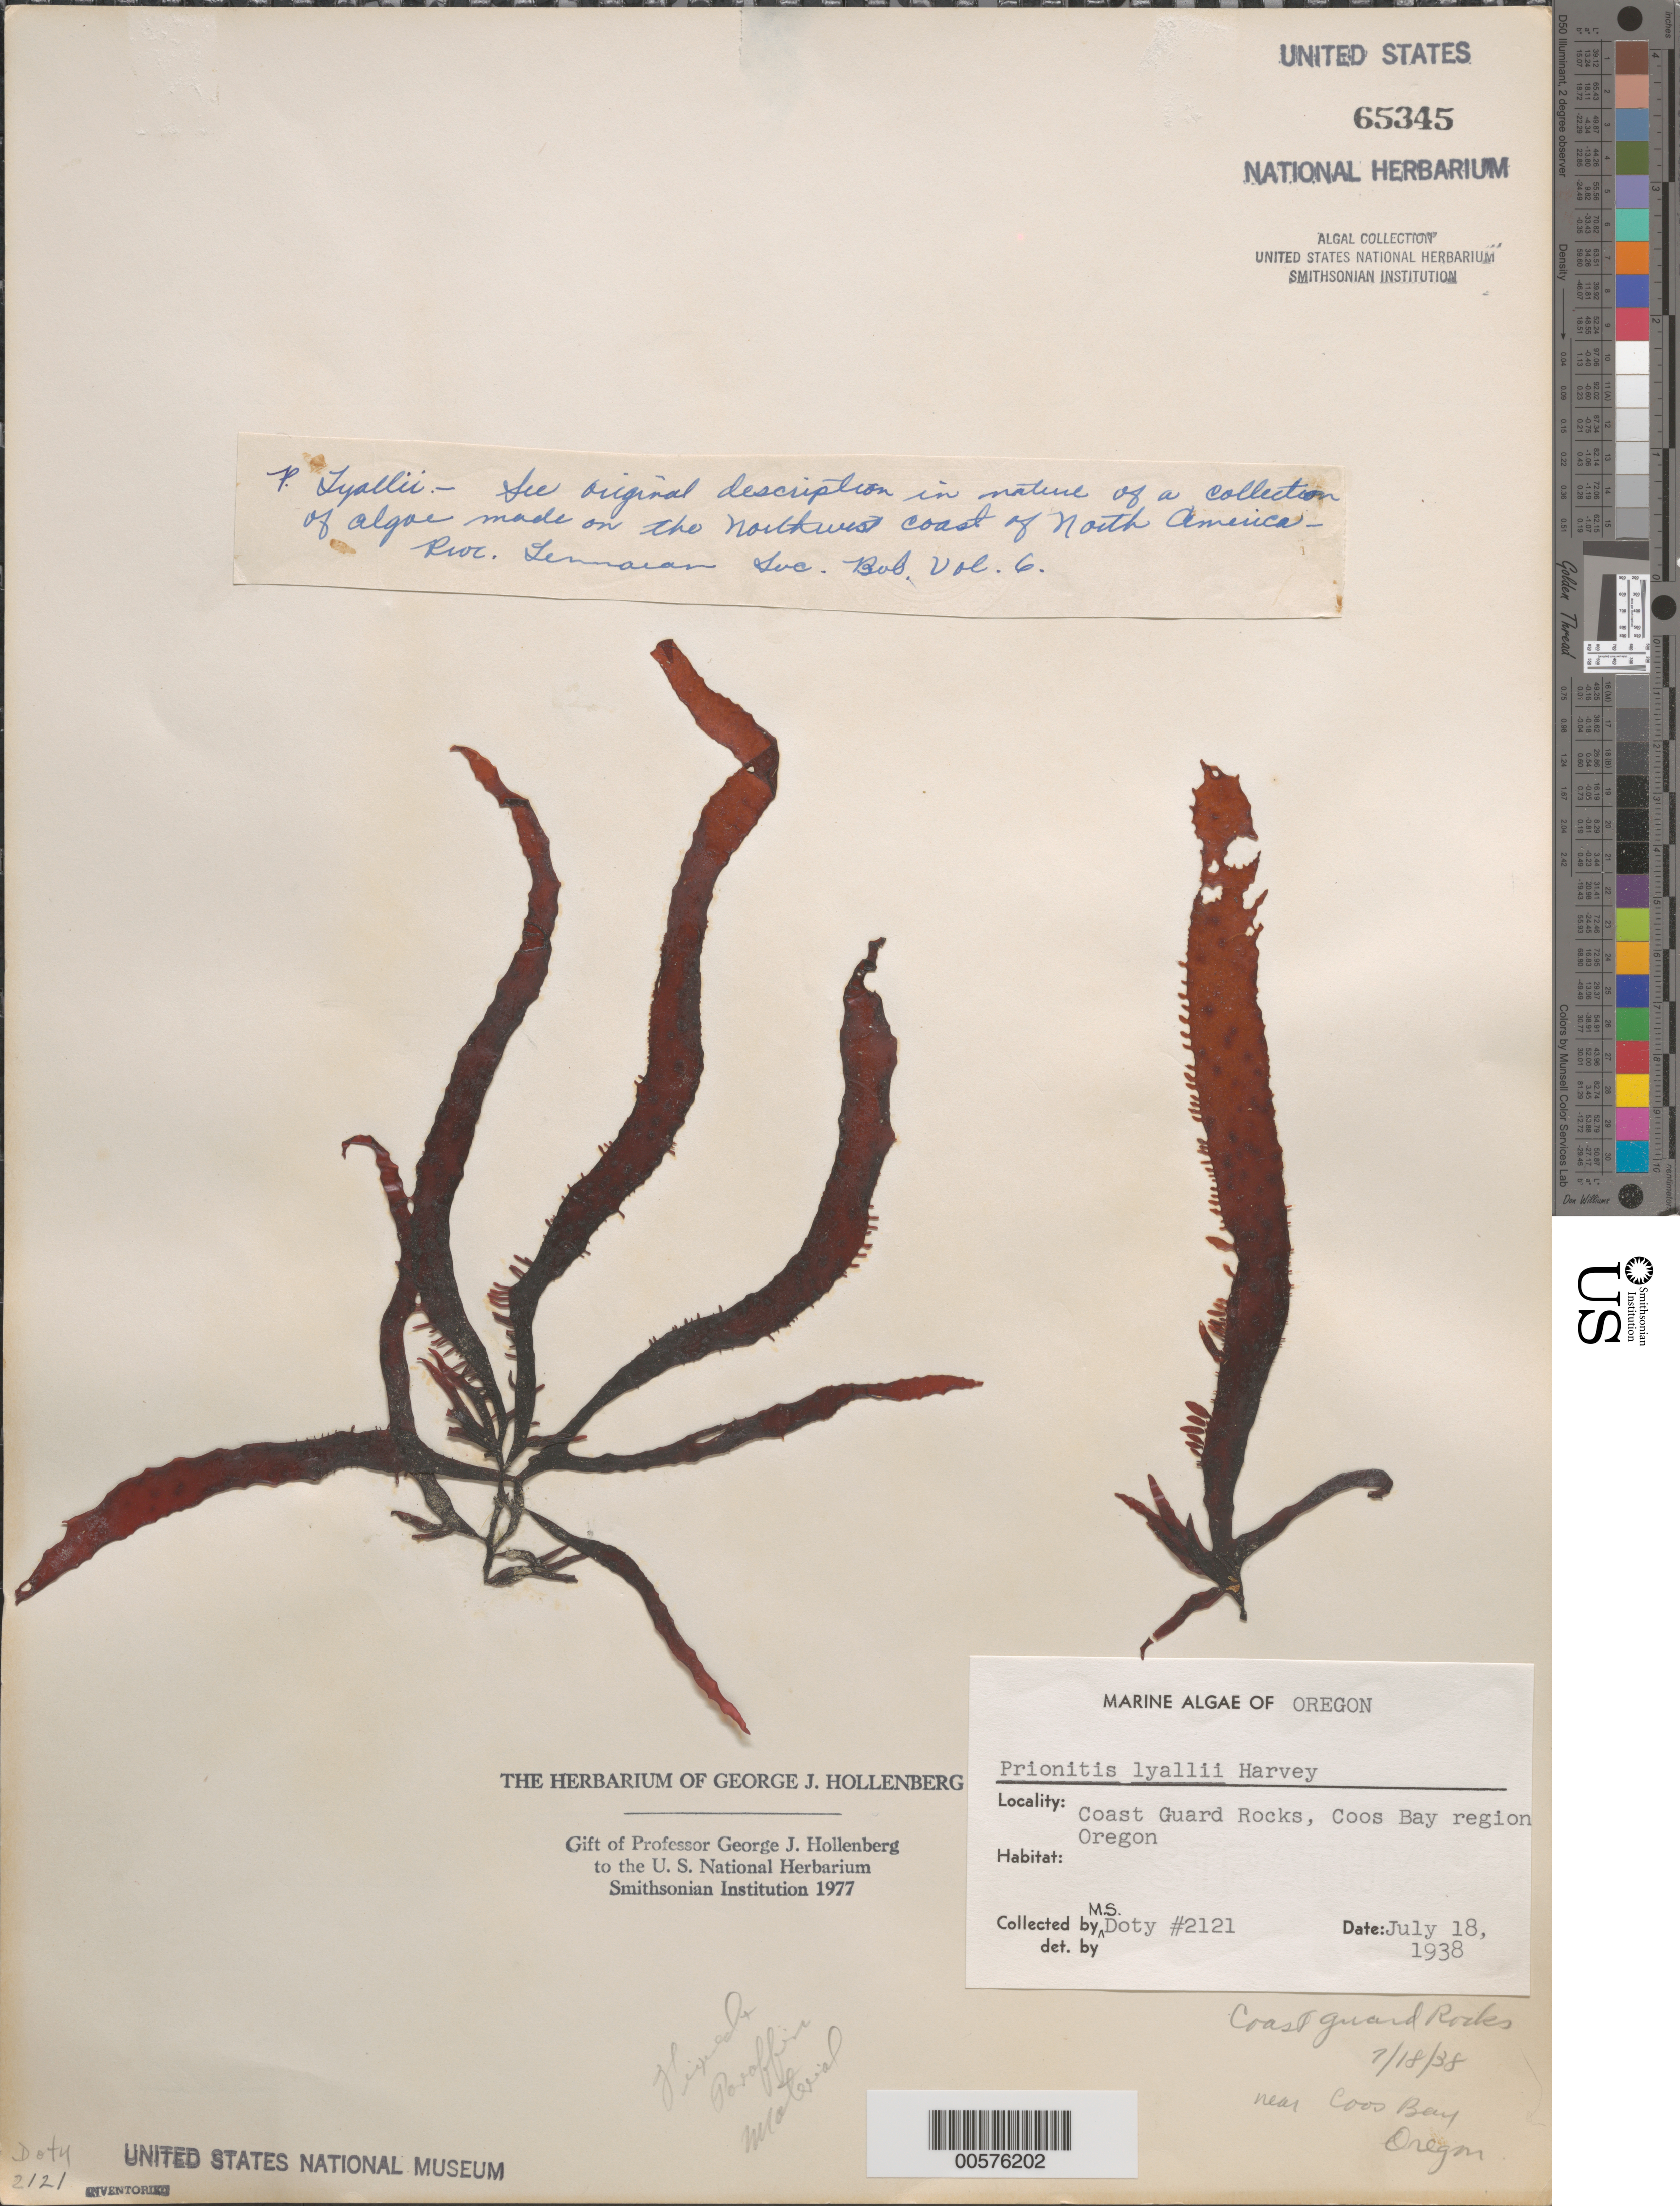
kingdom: Plantae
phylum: Rhodophyta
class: Florideophyceae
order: Cryptonemiales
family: Cryptonemiaceae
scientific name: Prionitis sternbergii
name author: (C. Agardh) J. Agardh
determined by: Algae name updating Project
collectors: M. S. Doty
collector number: MSD 2121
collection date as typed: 18 Jul 1938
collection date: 1938-07-18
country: United States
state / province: Oregon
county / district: Coos County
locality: Coast Guard rocks, Coos Bay region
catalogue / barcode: US 65345